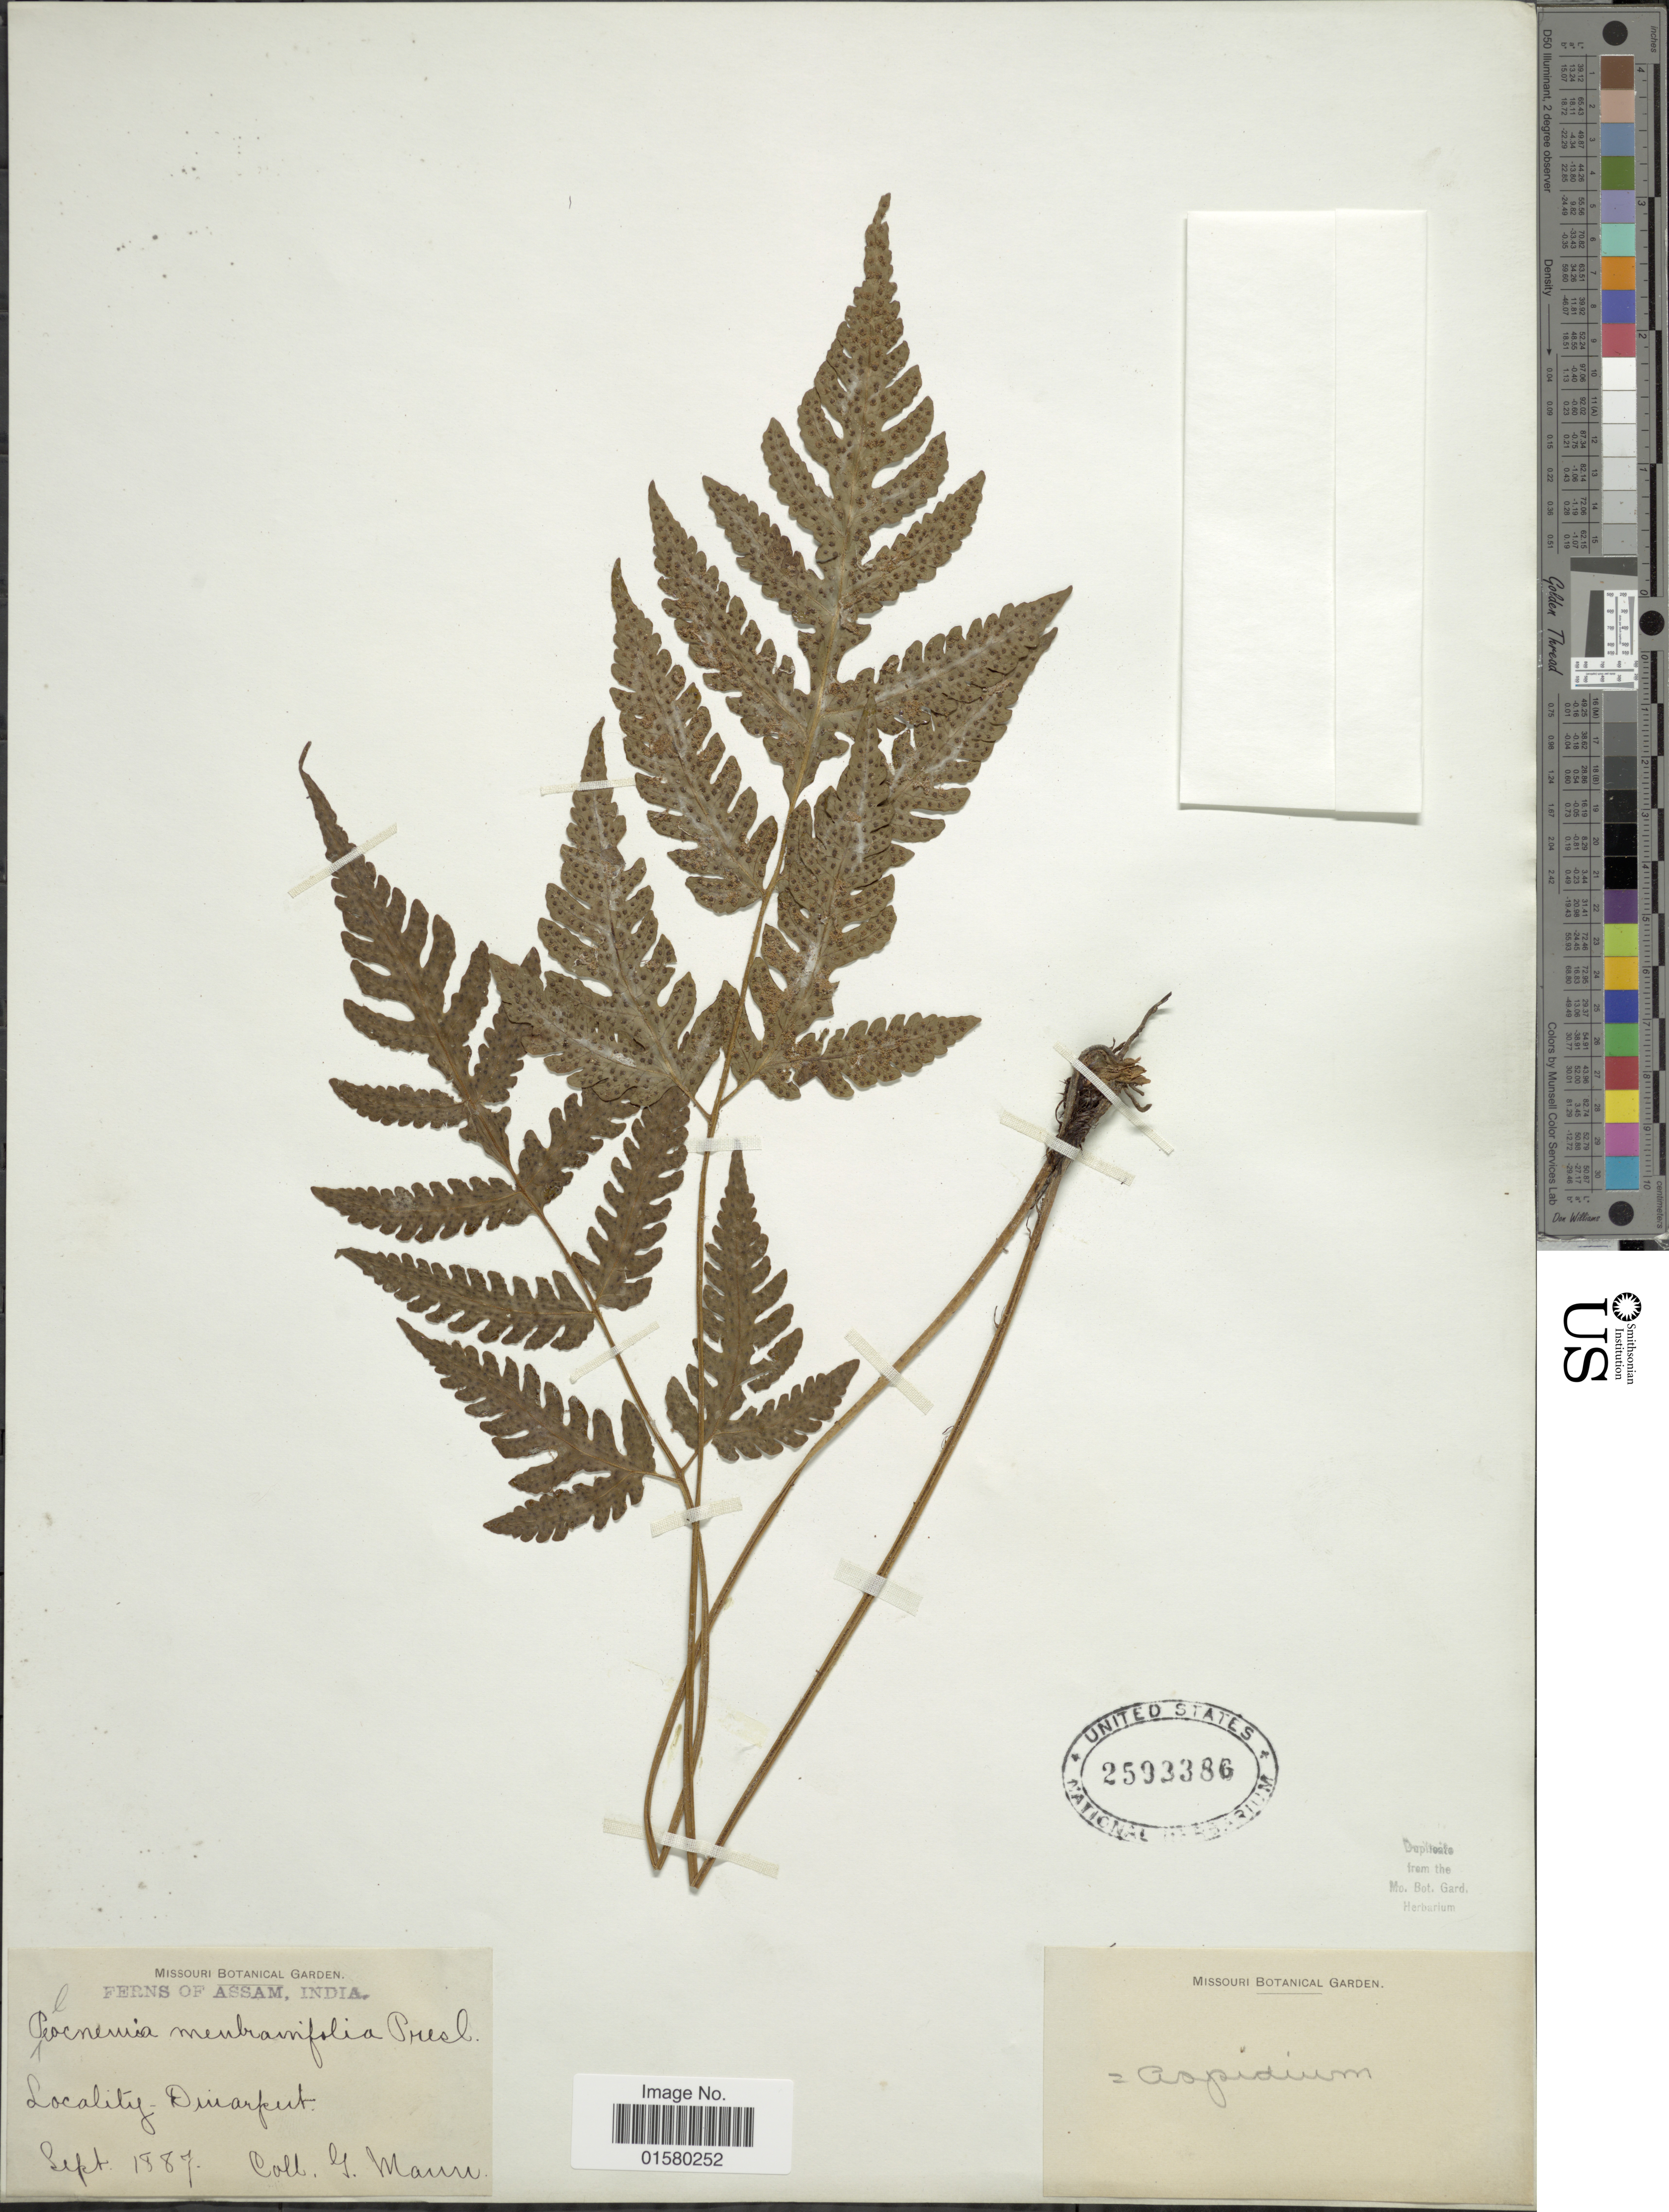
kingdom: Plantae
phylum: Tracheophyta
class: Polypodiopsida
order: Polypodiales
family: Tectariaceae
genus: Tectaria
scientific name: Tectaria fuscipes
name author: (Wall.) C. Chr.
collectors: G. Mann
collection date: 1887-09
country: India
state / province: Assam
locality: Dinarpur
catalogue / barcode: US 2593386